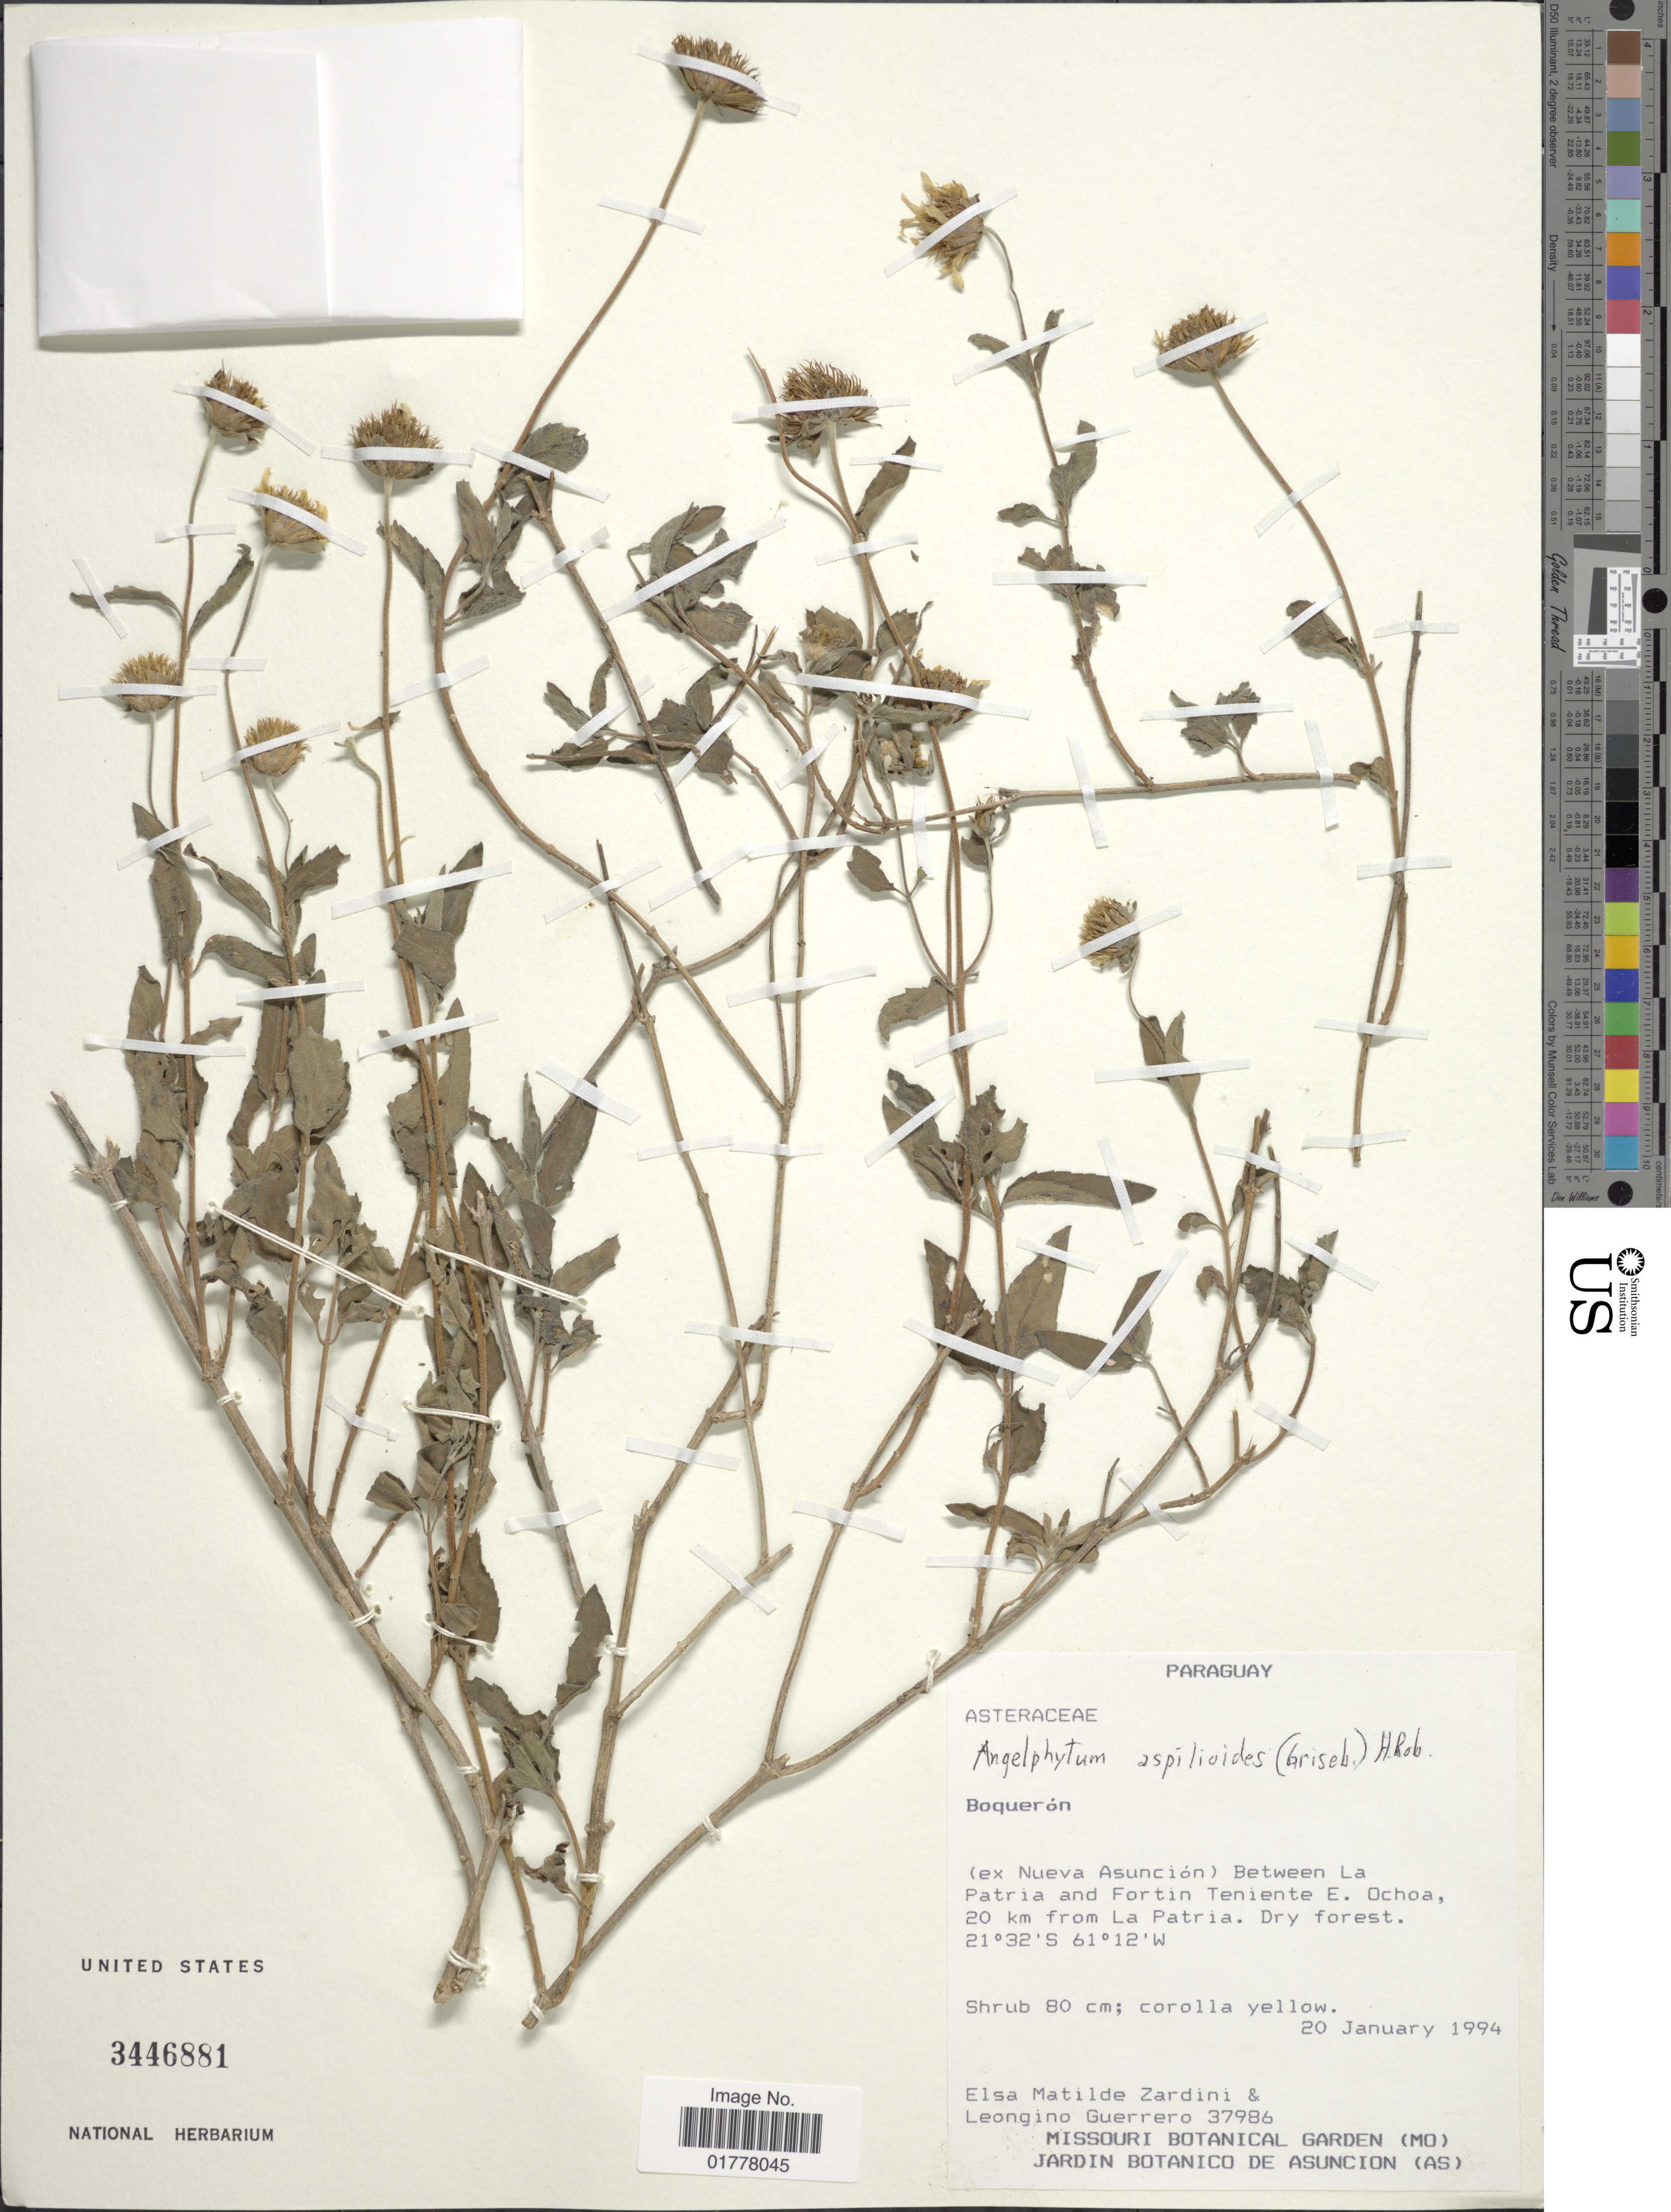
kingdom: Plantae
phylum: Tracheophyta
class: Magnoliopsida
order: Asterales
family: Asteraceae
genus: Angelphytum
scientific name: Angelphytum aspilioides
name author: (Griseb.) H. Rob.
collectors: E. M. Zardini & L. Guerrero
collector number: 37986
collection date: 1994-01-20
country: Paraguay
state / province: Boqueron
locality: Boquerón. (ex Neuva Asunción) Between la patria and Fortin Teniente E. Ochoa, 20 km from La Patria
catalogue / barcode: US 3446881